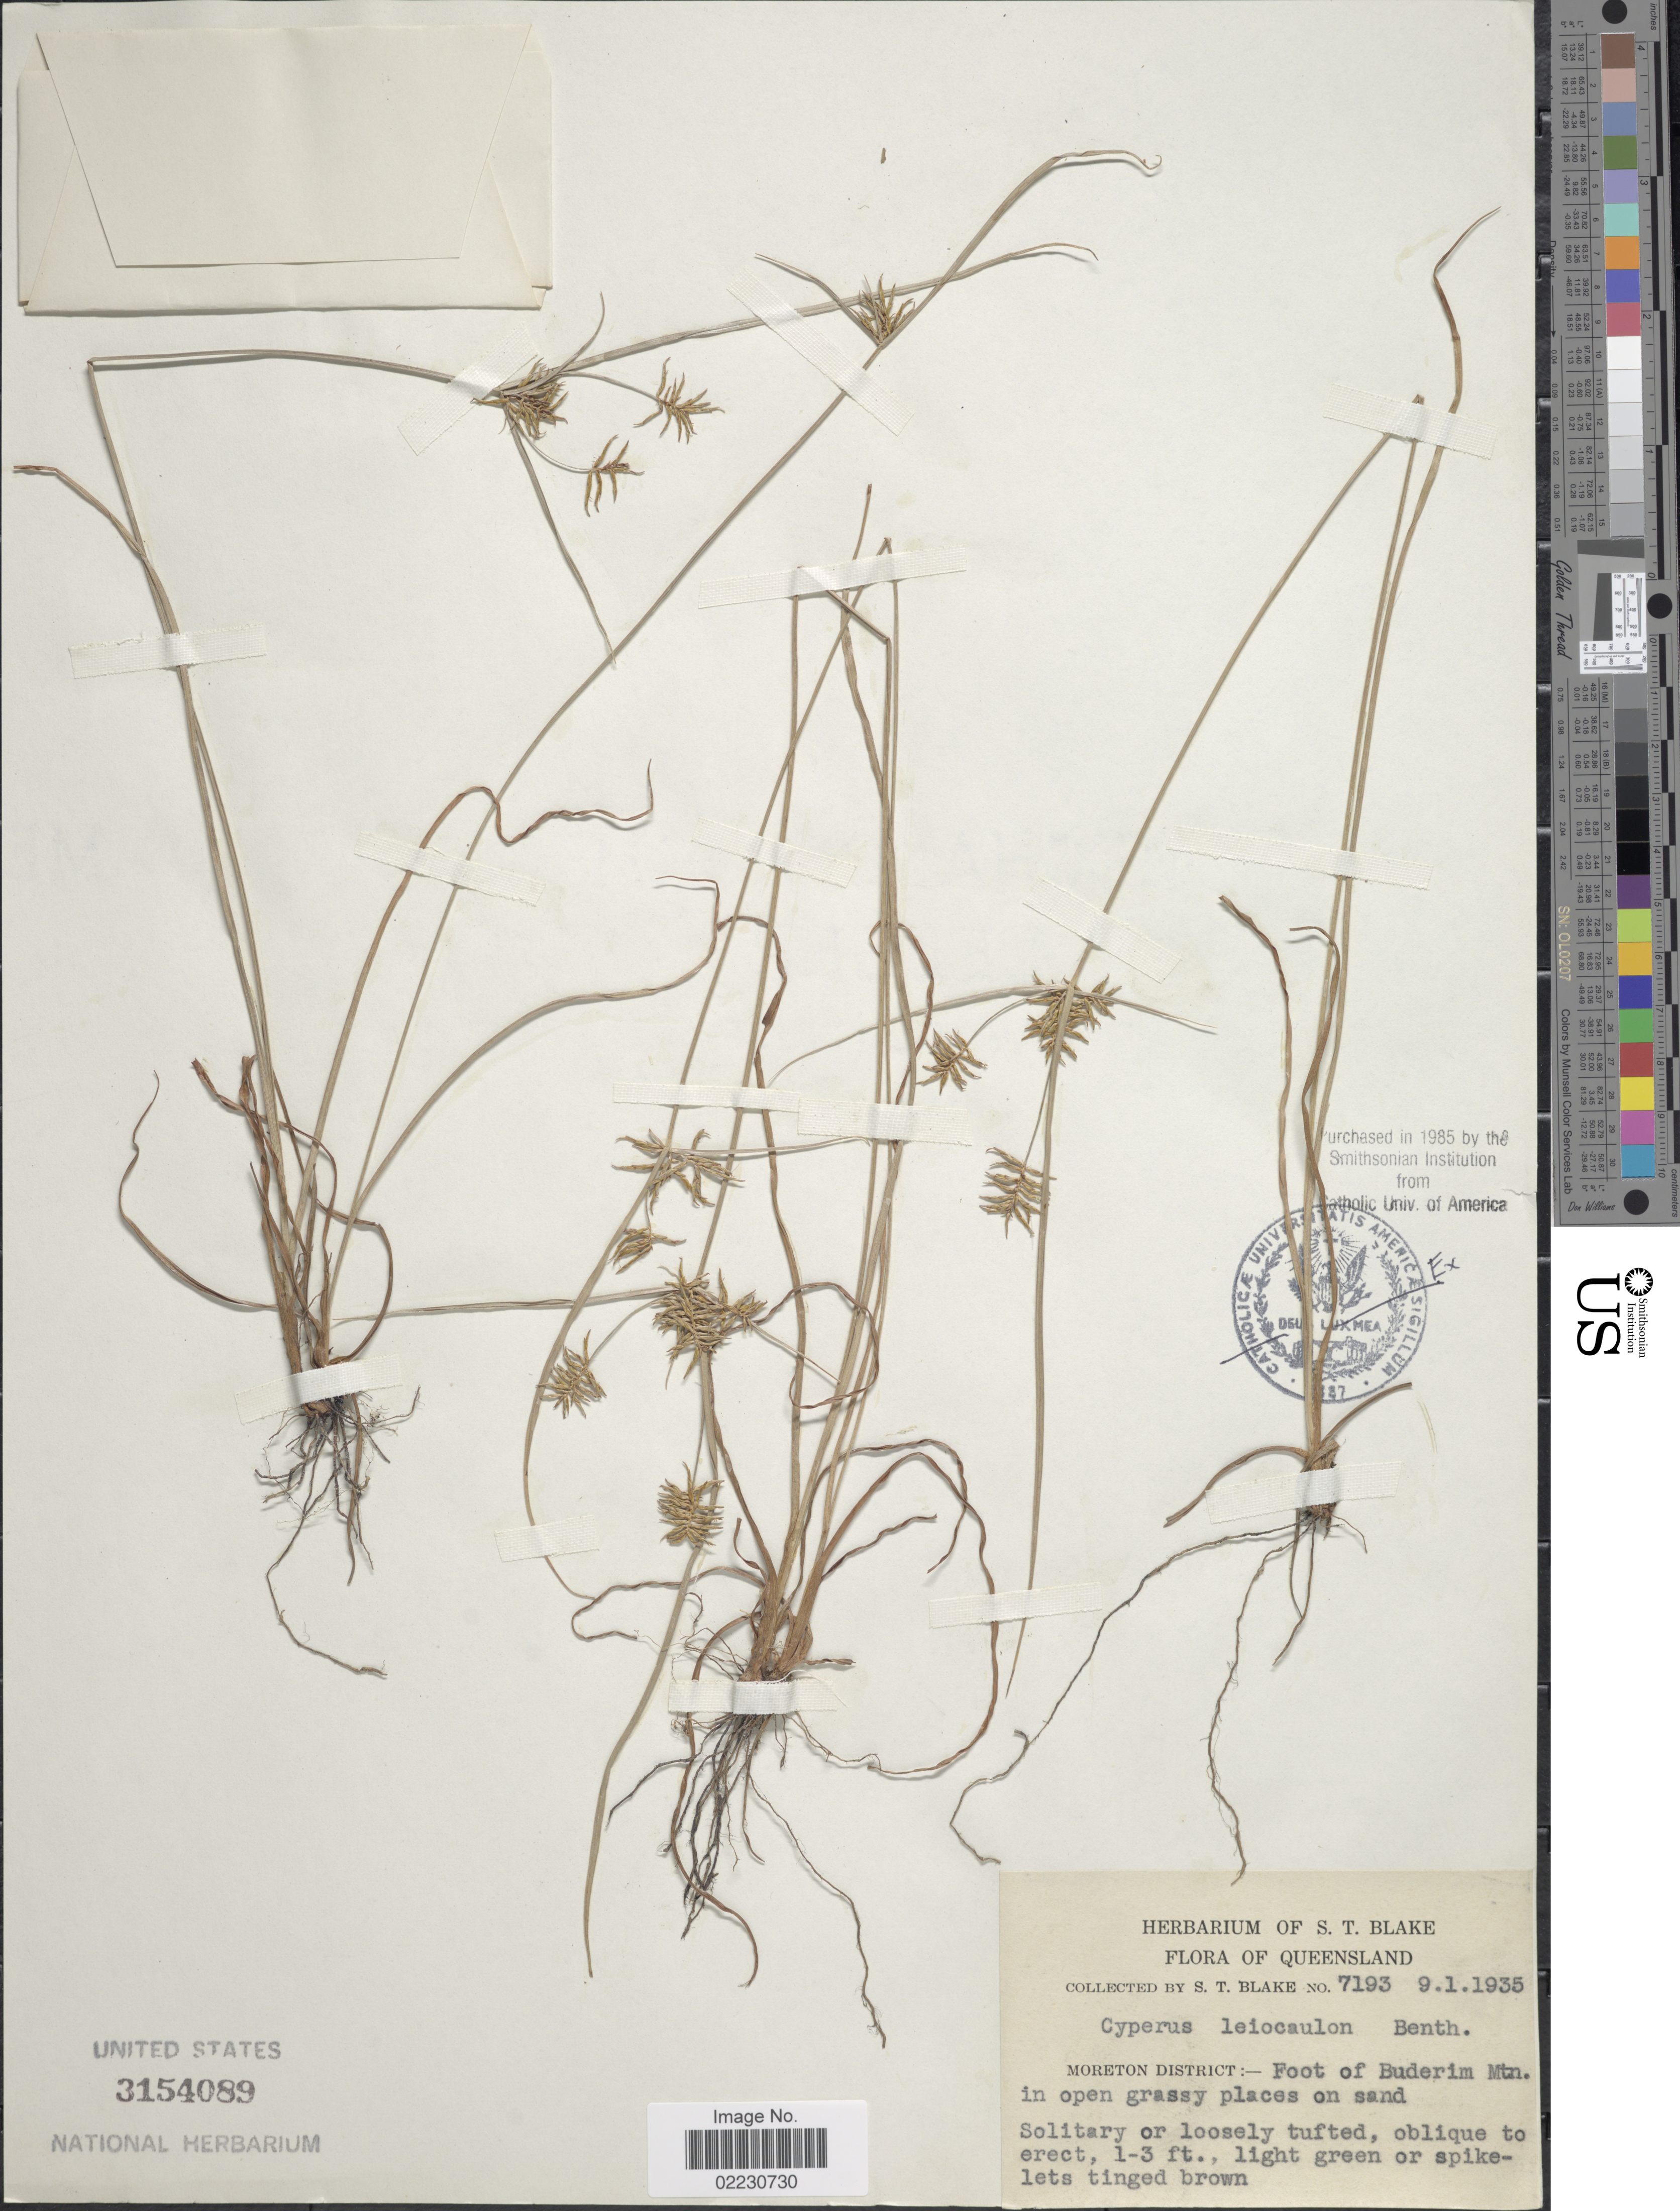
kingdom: Plantae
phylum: Tracheophyta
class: Liliopsida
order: Poales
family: Cyperaceae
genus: Cyperus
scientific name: Cyperus leiocaulon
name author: Benth.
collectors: S. T. Blake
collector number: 7193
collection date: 1935-01-09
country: Australia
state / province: Queensland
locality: Moreton District:- Foot of Buderim Mtn.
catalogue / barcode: US 3154089